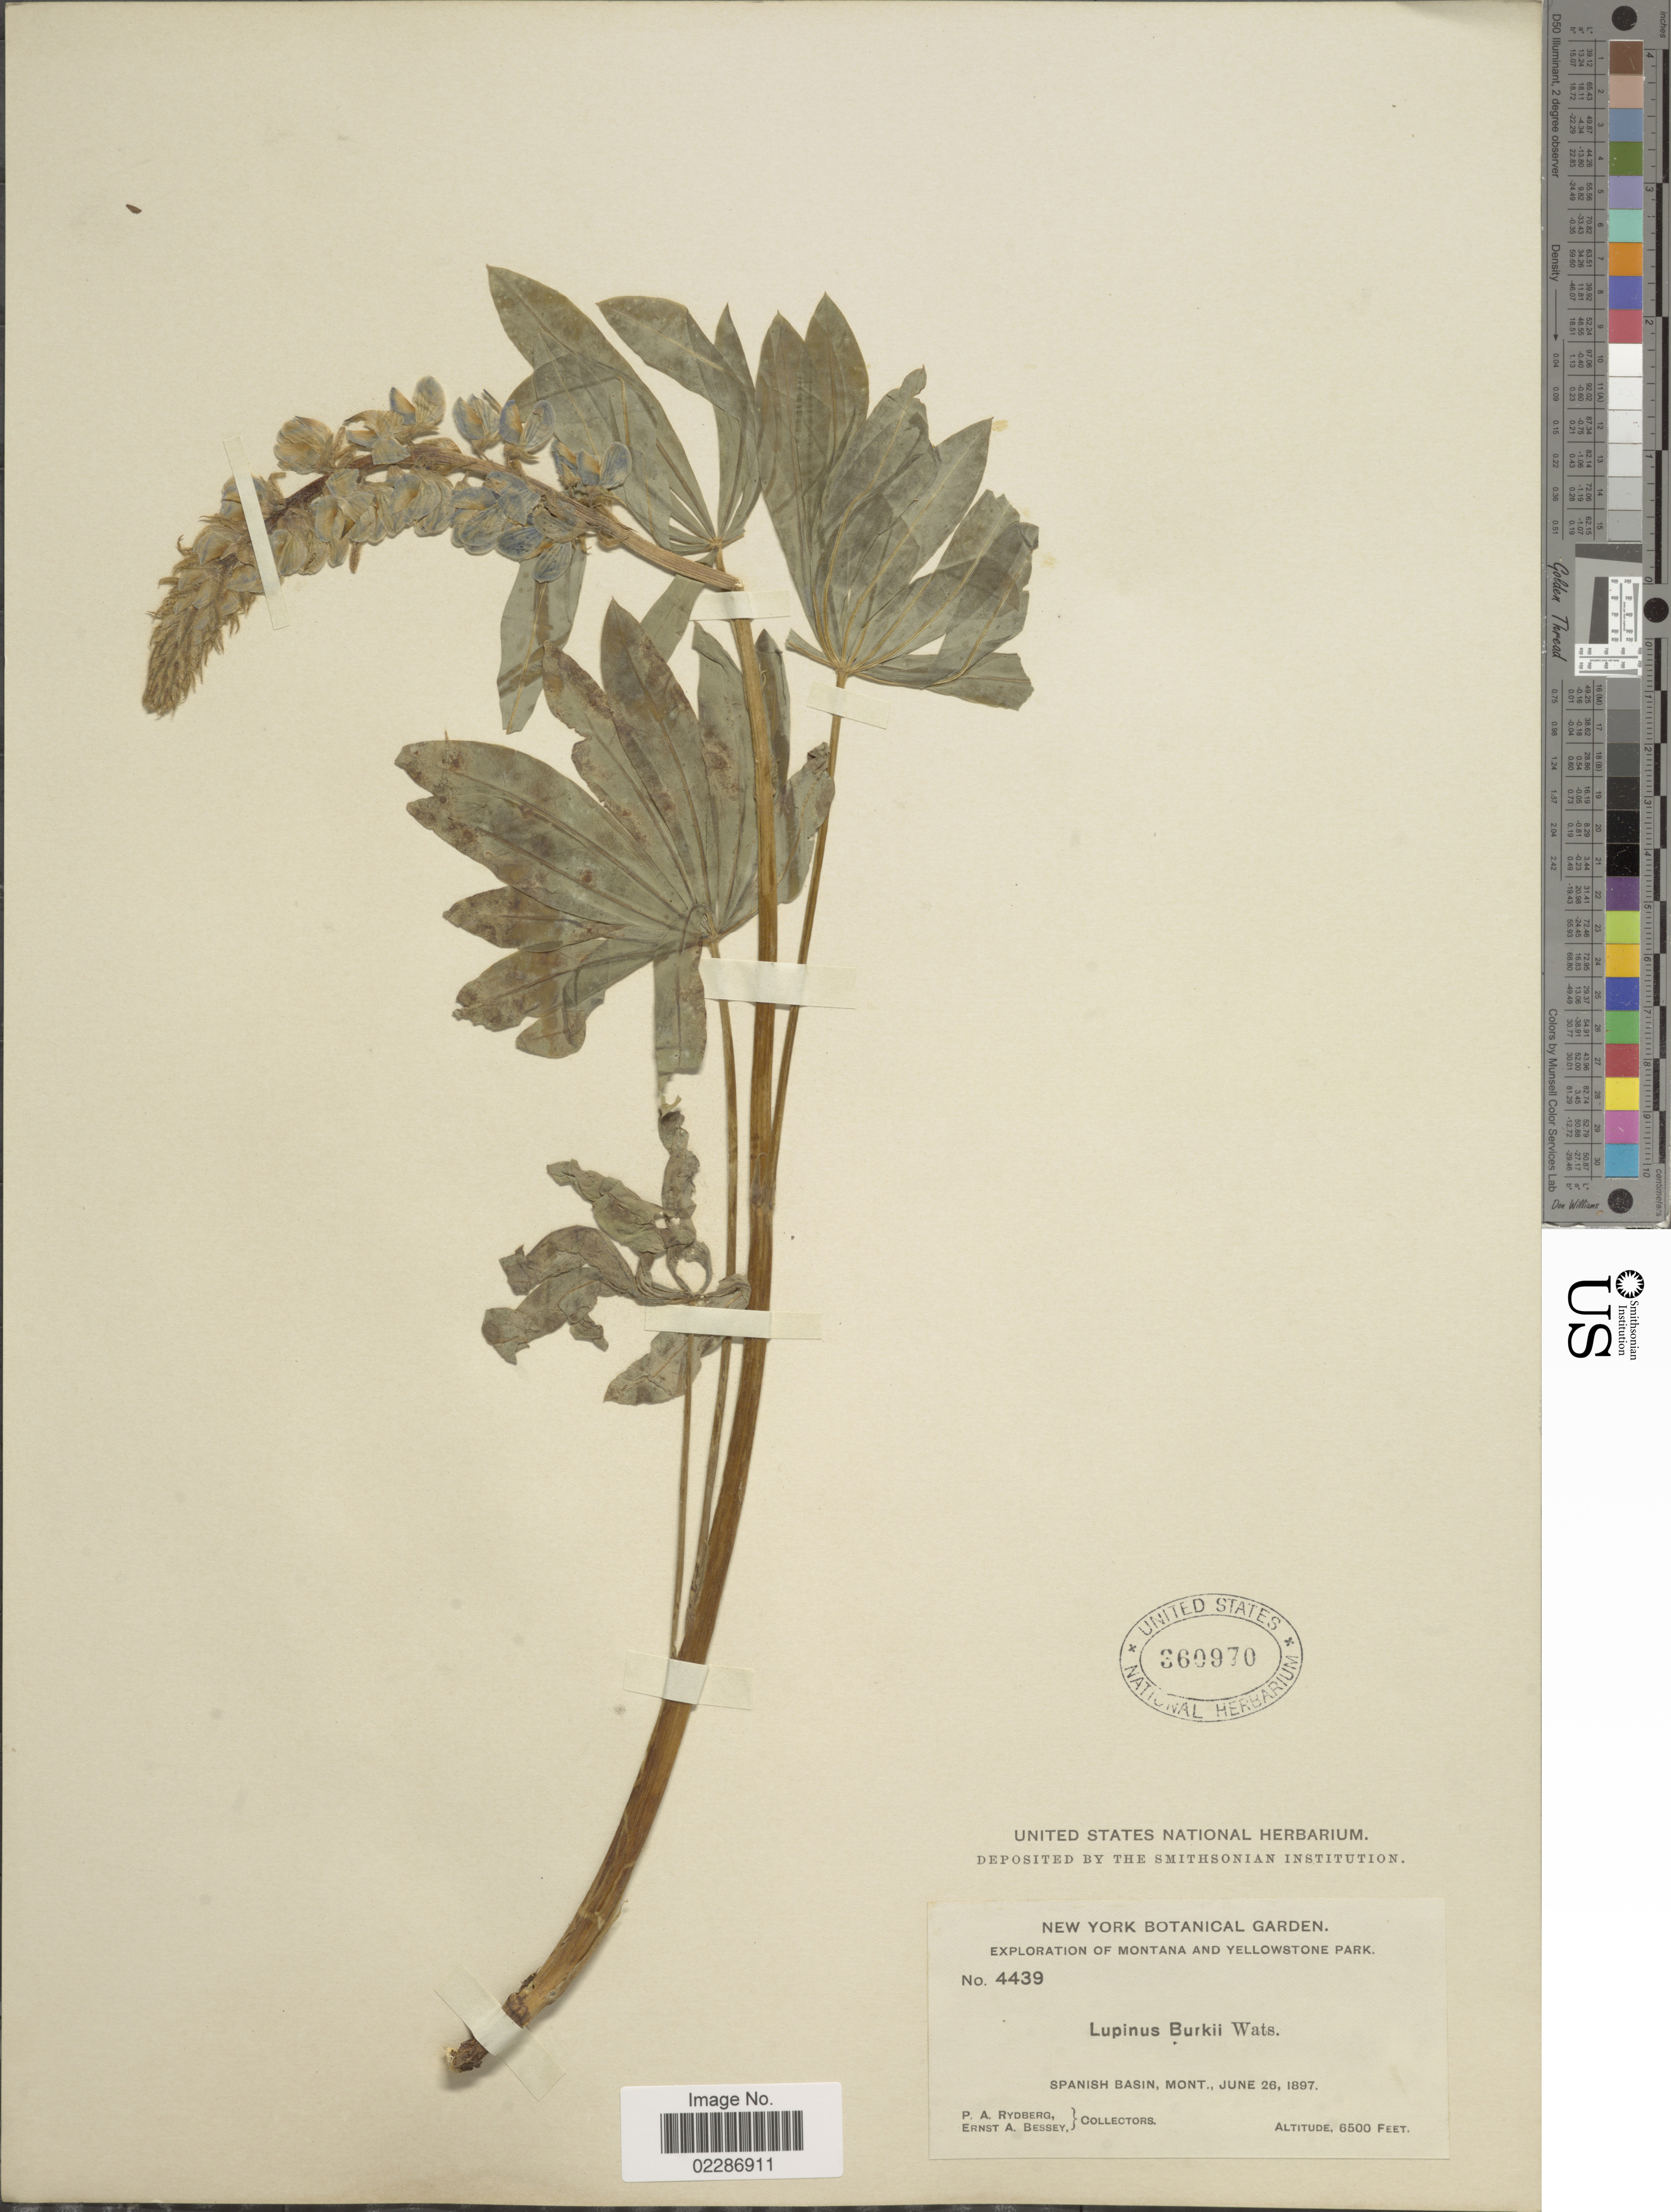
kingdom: Plantae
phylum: Tracheophyta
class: Magnoliopsida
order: Fabales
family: Fabaceae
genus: Lupinus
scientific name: Lupinus burkei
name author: S. Watson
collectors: P. A. Rydberg & E. A. Bessey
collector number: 4439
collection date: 1897-06-26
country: United States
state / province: Montana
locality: Yellowstone Park, Spanish Basin, Mont.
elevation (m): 1981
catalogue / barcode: US 360970